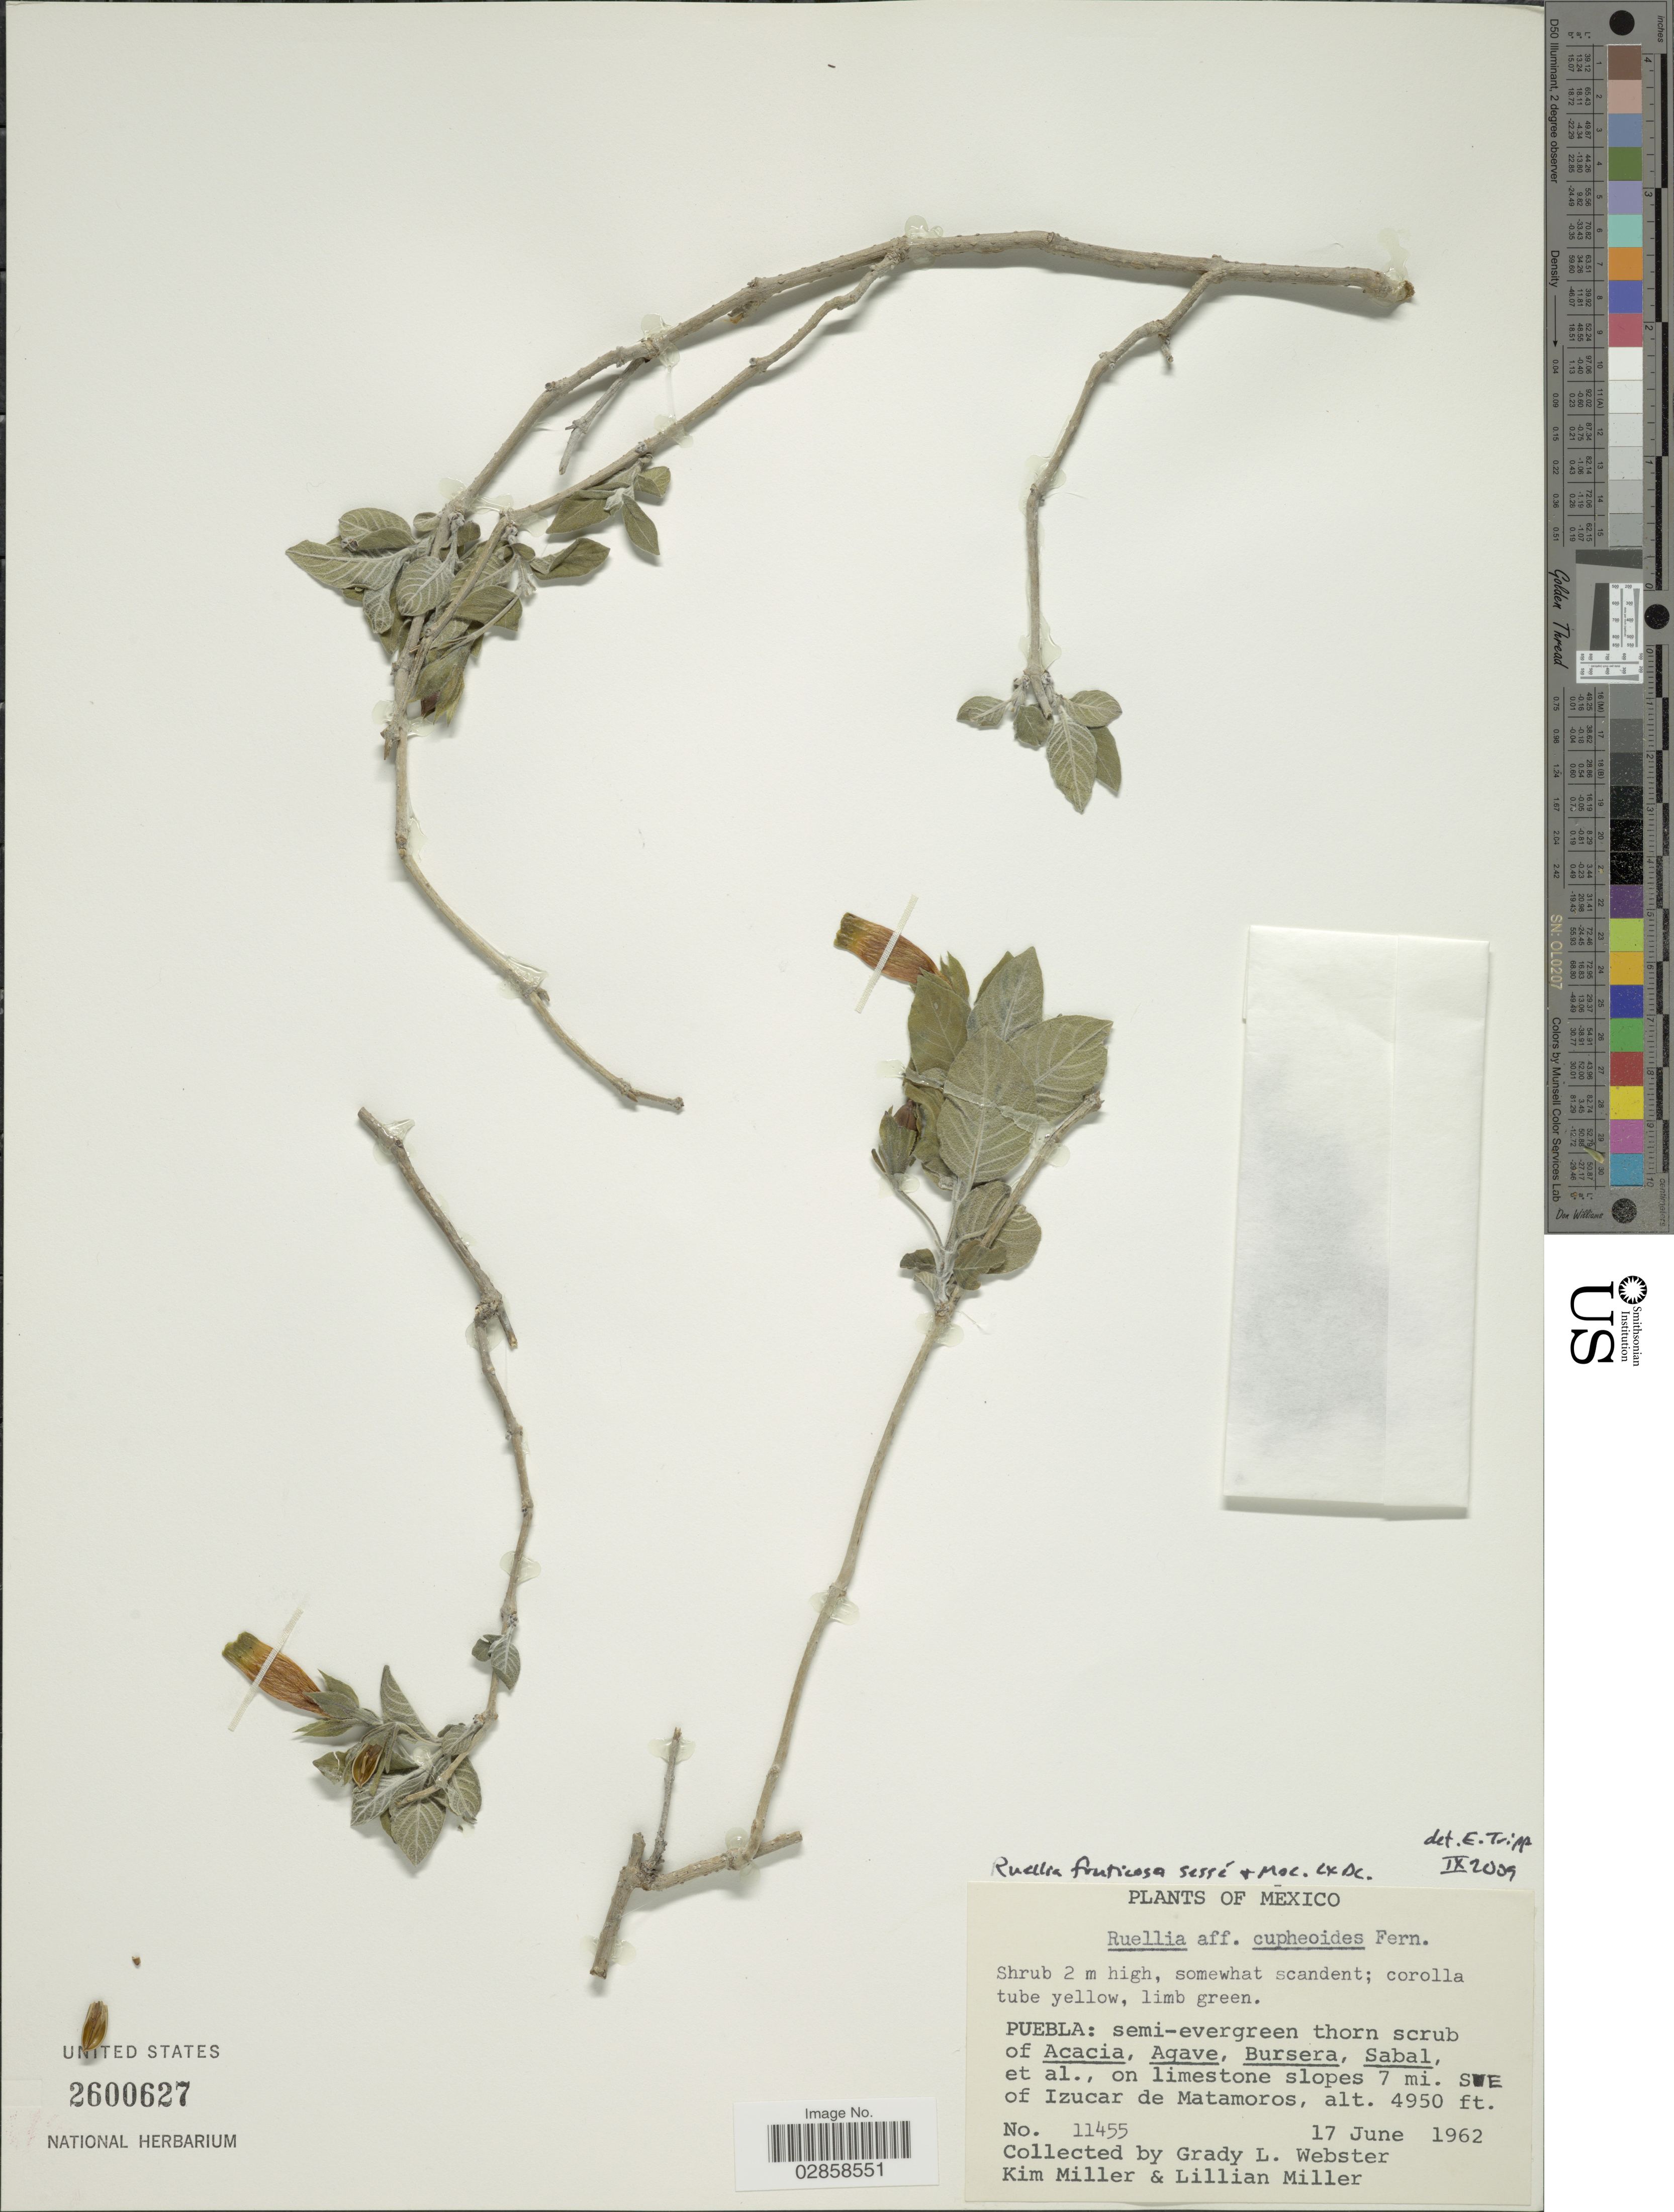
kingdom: Plantae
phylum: Tracheophyta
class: Magnoliopsida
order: Lamiales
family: Acanthaceae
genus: Ruellia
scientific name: Ruellia fruticosa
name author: Sessé & Moc.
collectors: G. L. Webster, K. Miller & L. Miller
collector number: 11455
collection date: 1962-06-17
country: Mexico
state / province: Puebla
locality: On limestone slopes 7 mi. SE of Izucar de Matamoros.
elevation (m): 1509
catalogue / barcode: US 2600627